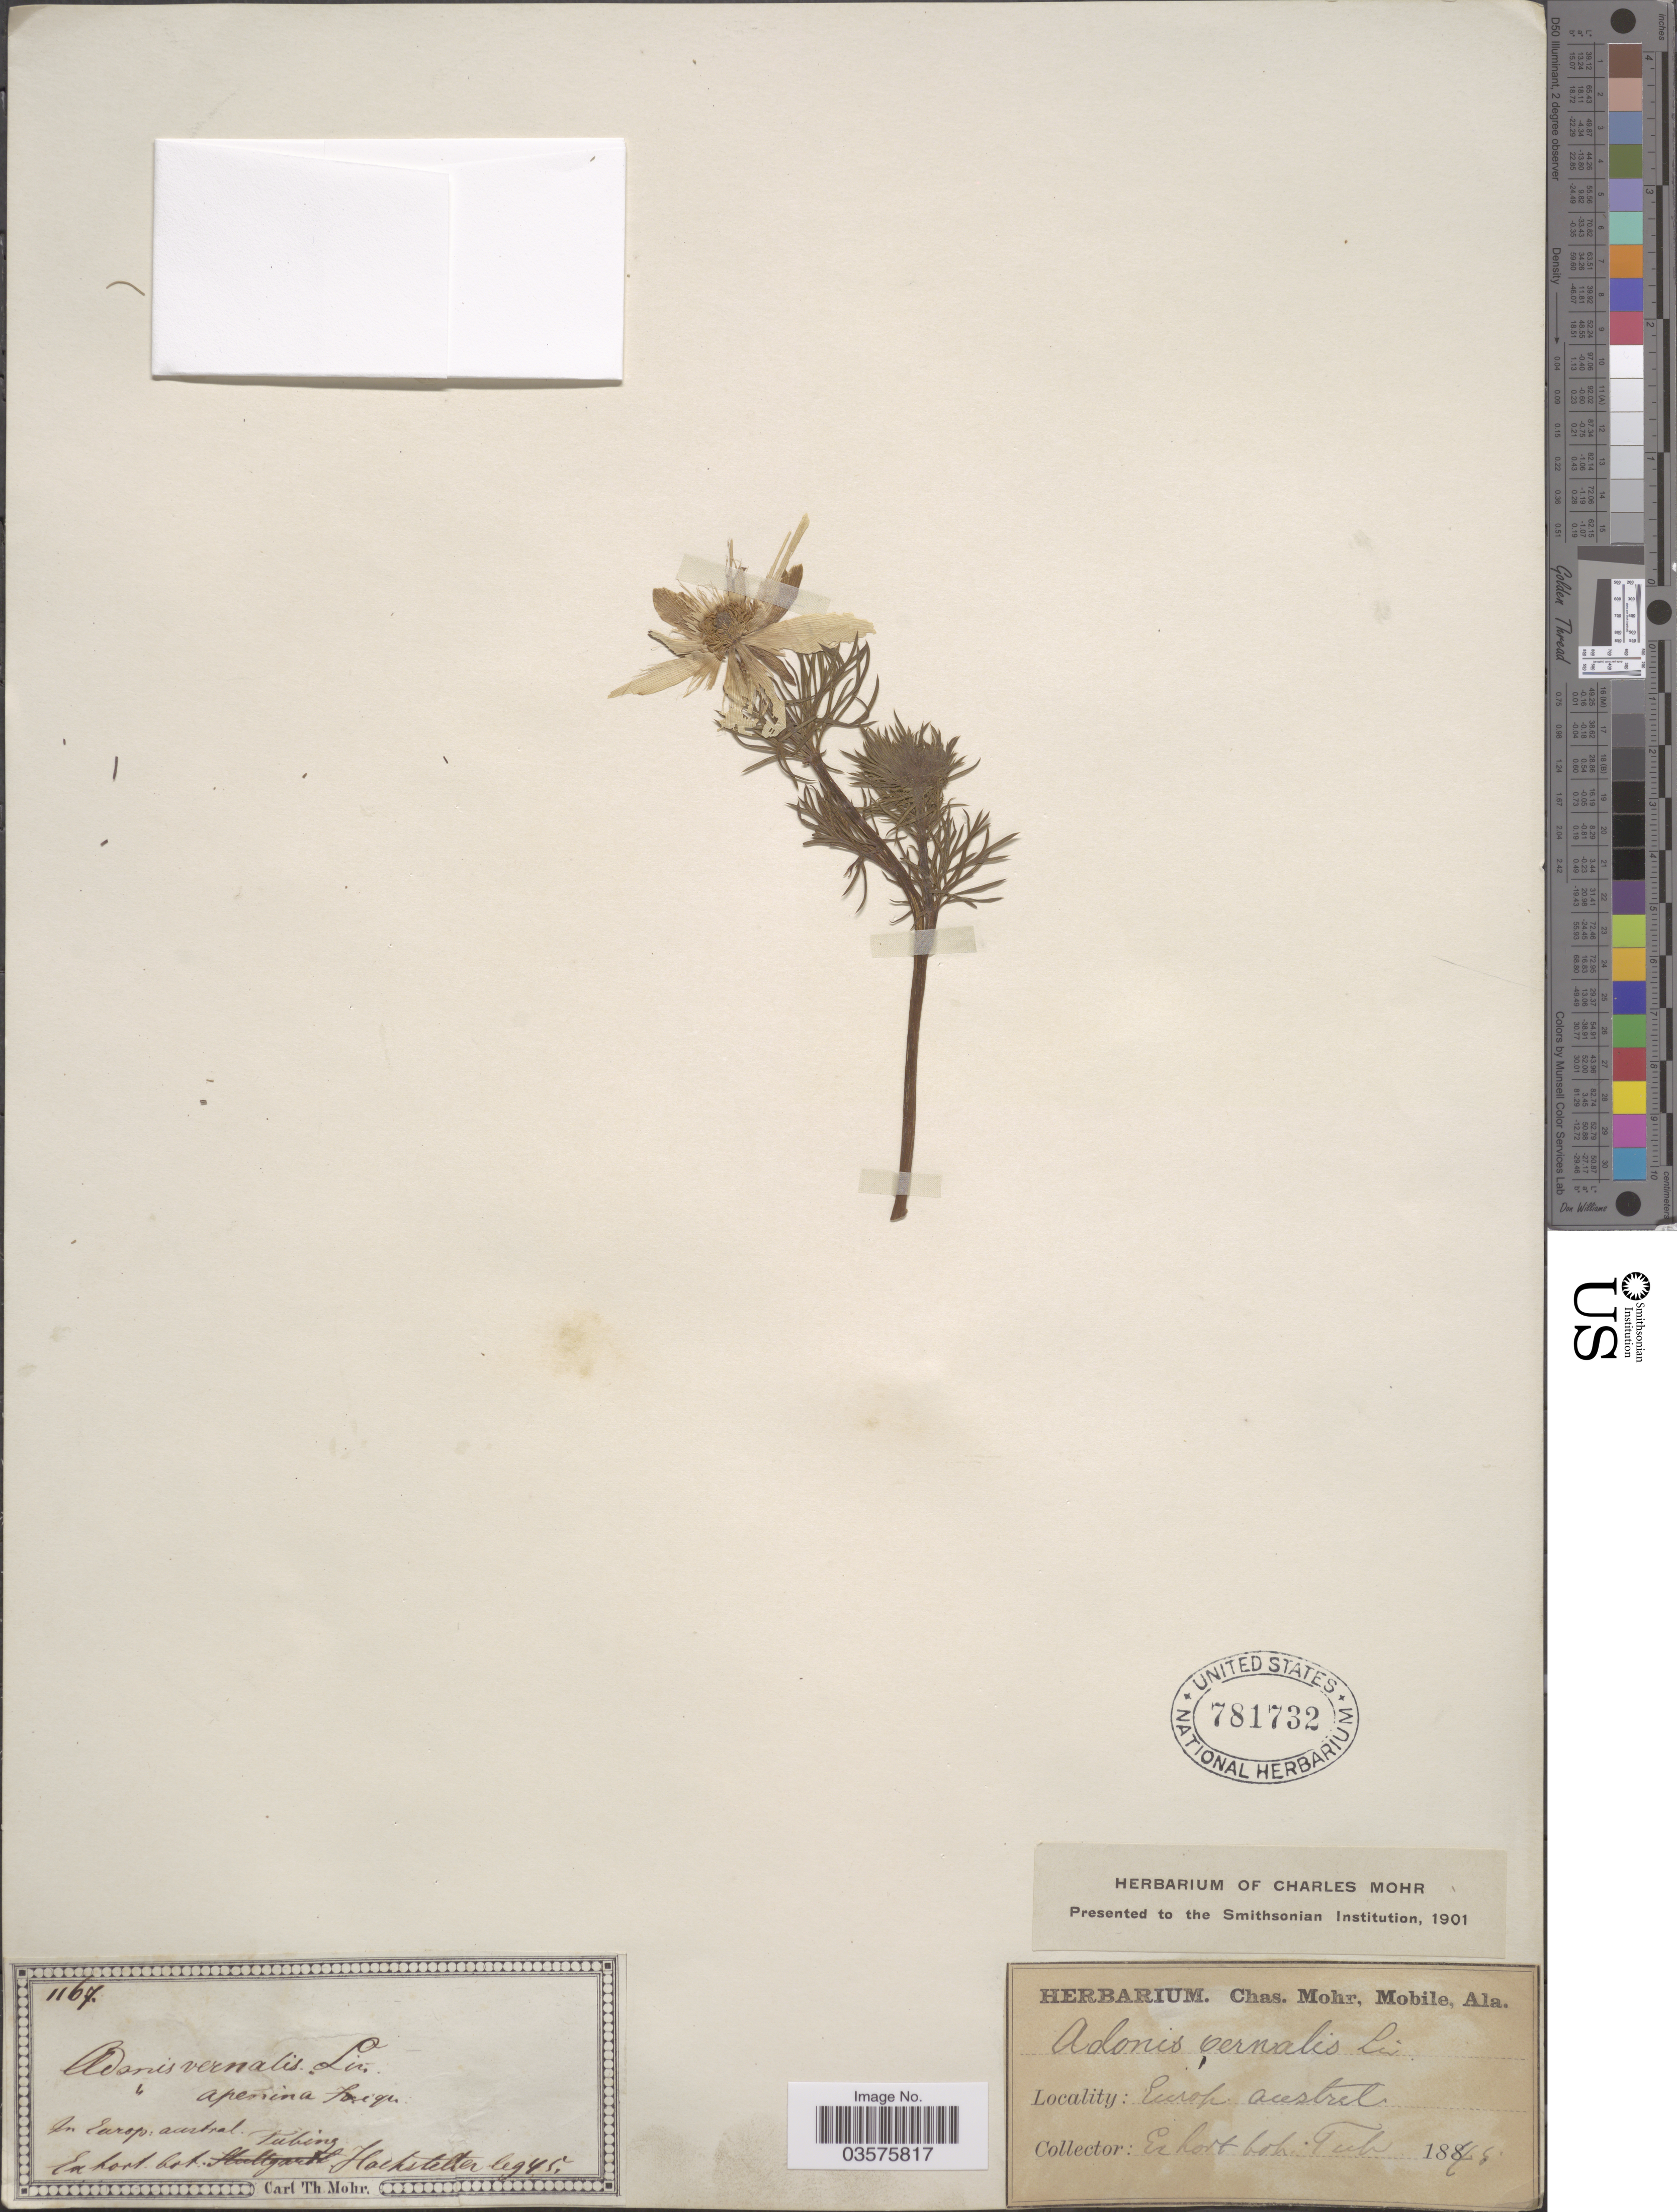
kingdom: Plantae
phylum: Tracheophyta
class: Magnoliopsida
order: Ranunculales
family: Ranunculaceae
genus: Adonis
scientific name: Adonis vernalis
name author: L.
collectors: -. Hochstetter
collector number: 1167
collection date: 1845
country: Germany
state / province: Baden-Württemberg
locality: In Europ: austral.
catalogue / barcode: US 781732